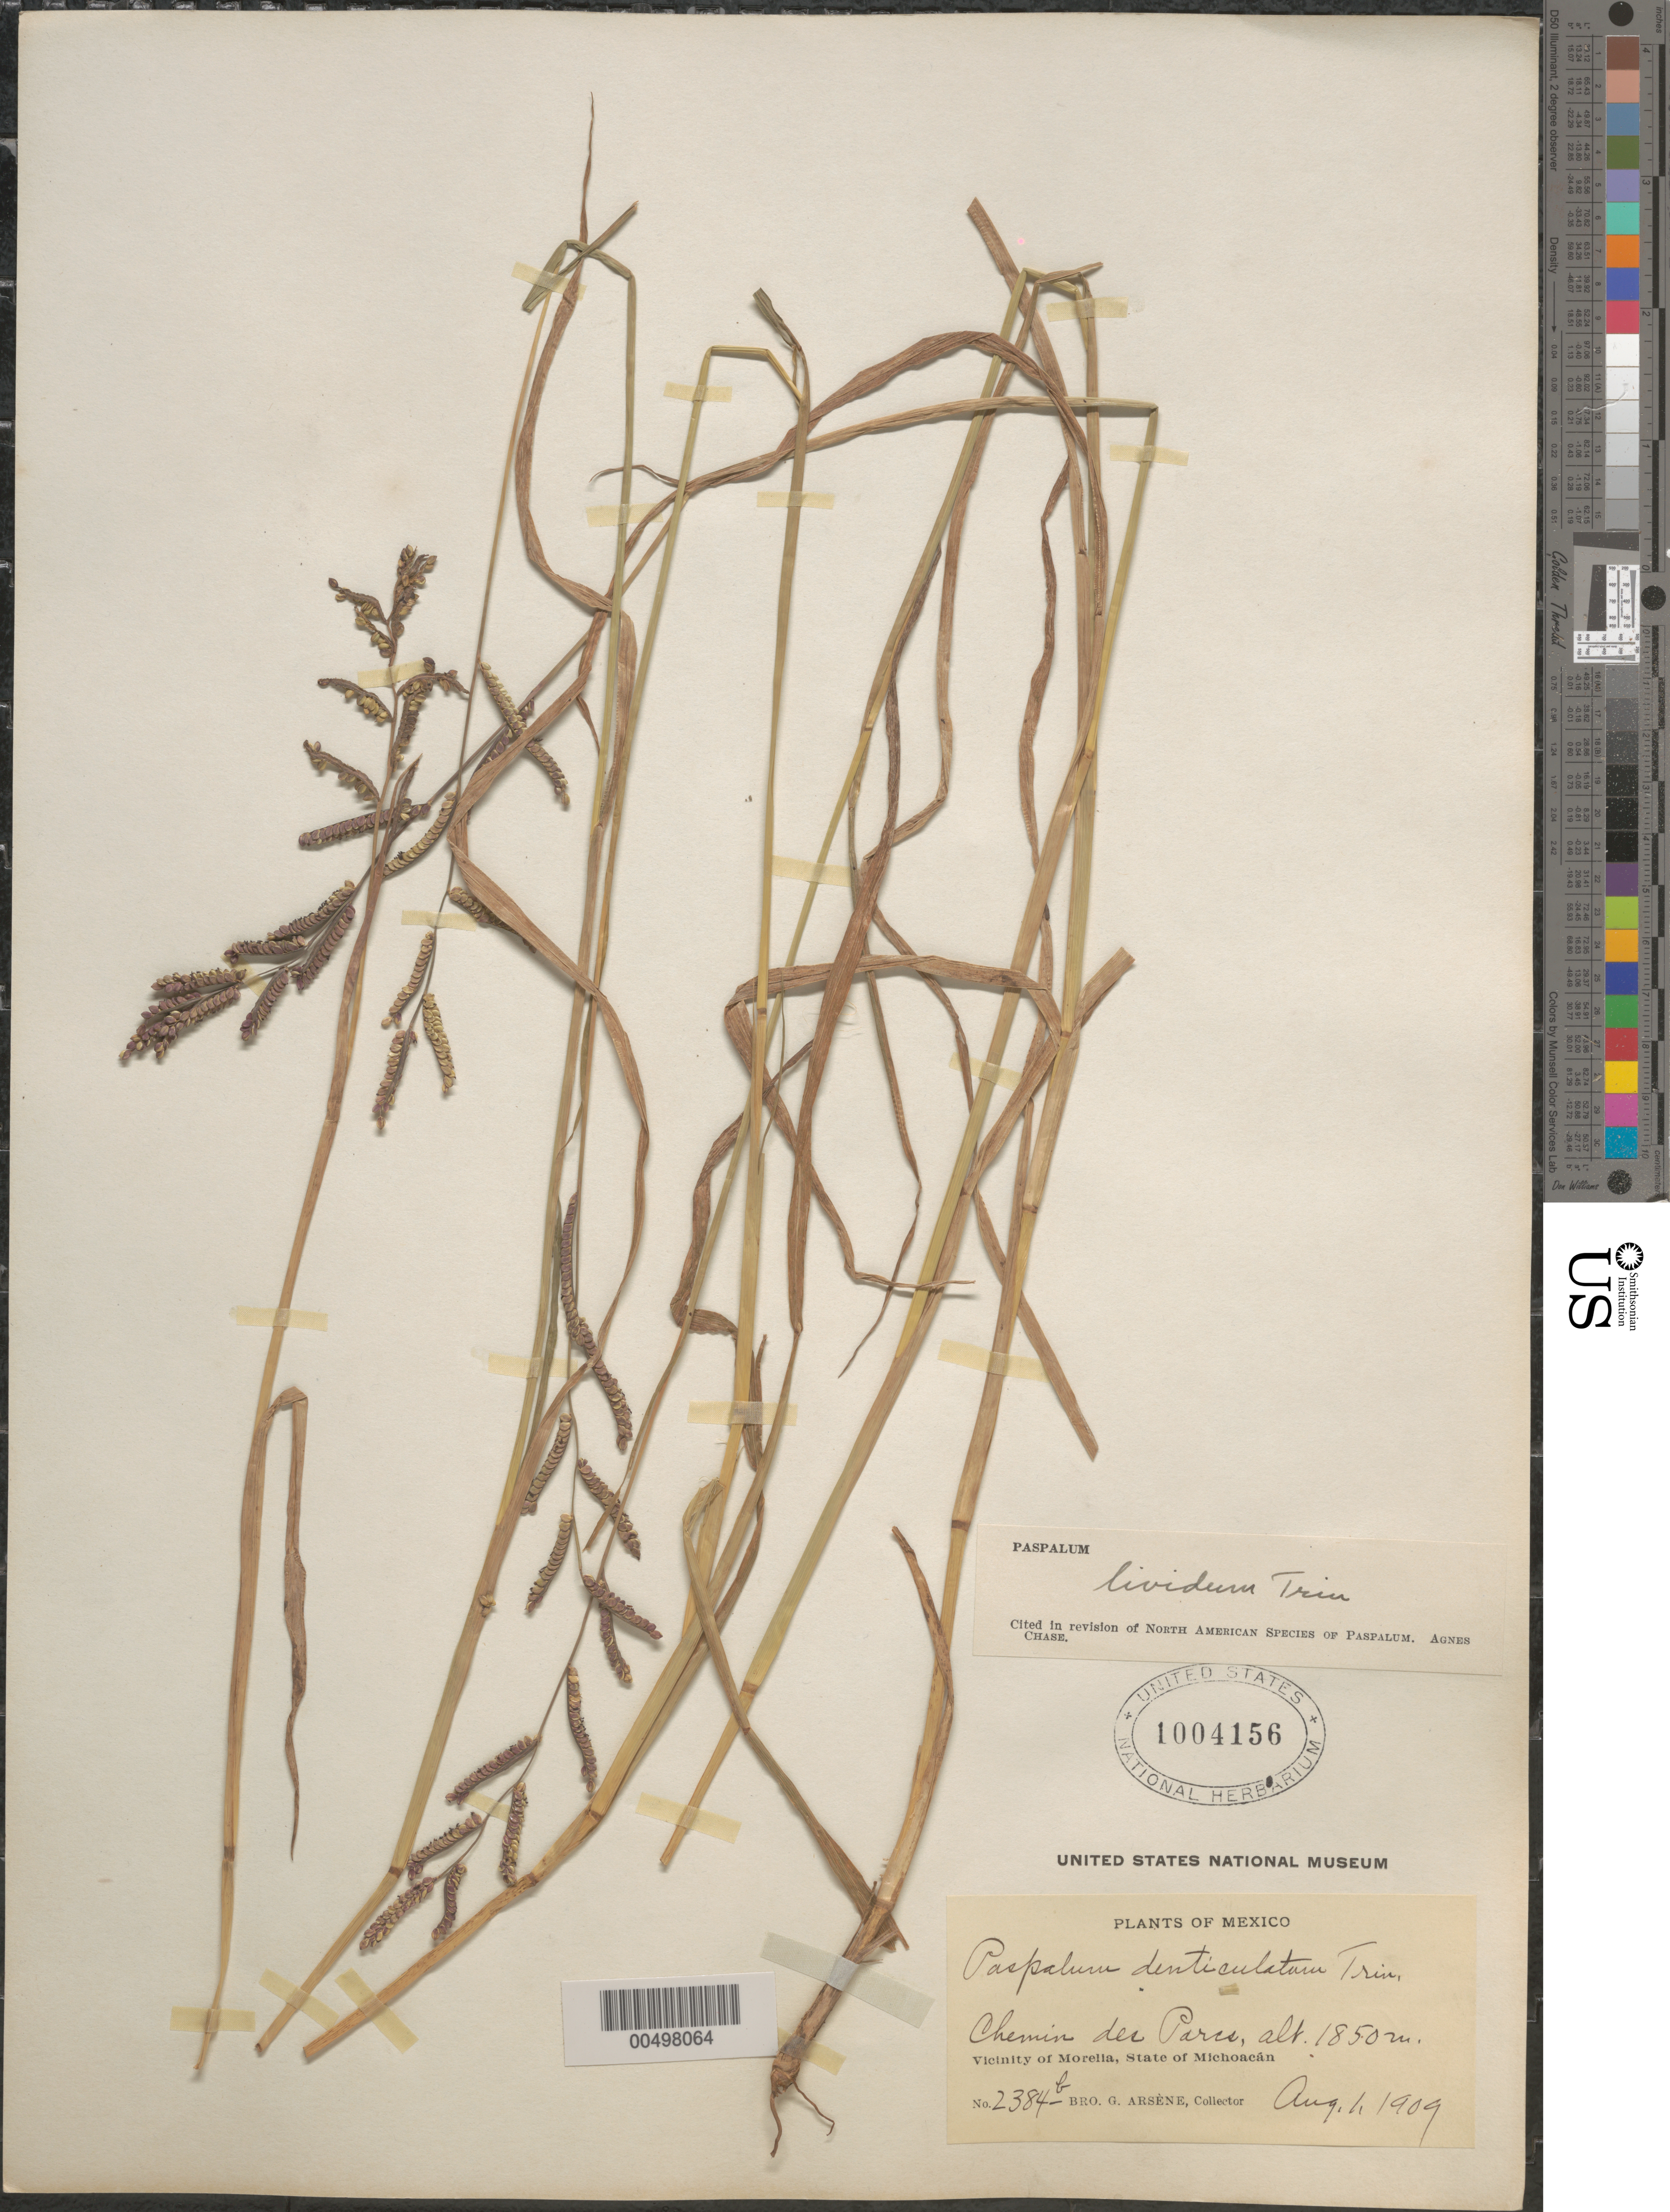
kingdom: Plantae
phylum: Tracheophyta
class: Liliopsida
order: Poales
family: Poaceae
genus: Paspalum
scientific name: Paspalum lividum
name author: Trin. in Schltdl.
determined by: Chase, [M.] Agnes, (US)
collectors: Bro. G. Arsène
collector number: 2384b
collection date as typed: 1 Aug 1909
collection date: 1909-08-01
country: Mexico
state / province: Michoacán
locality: Chemin des Parcs, vicinity of Morelia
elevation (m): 1850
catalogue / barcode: US 1004156